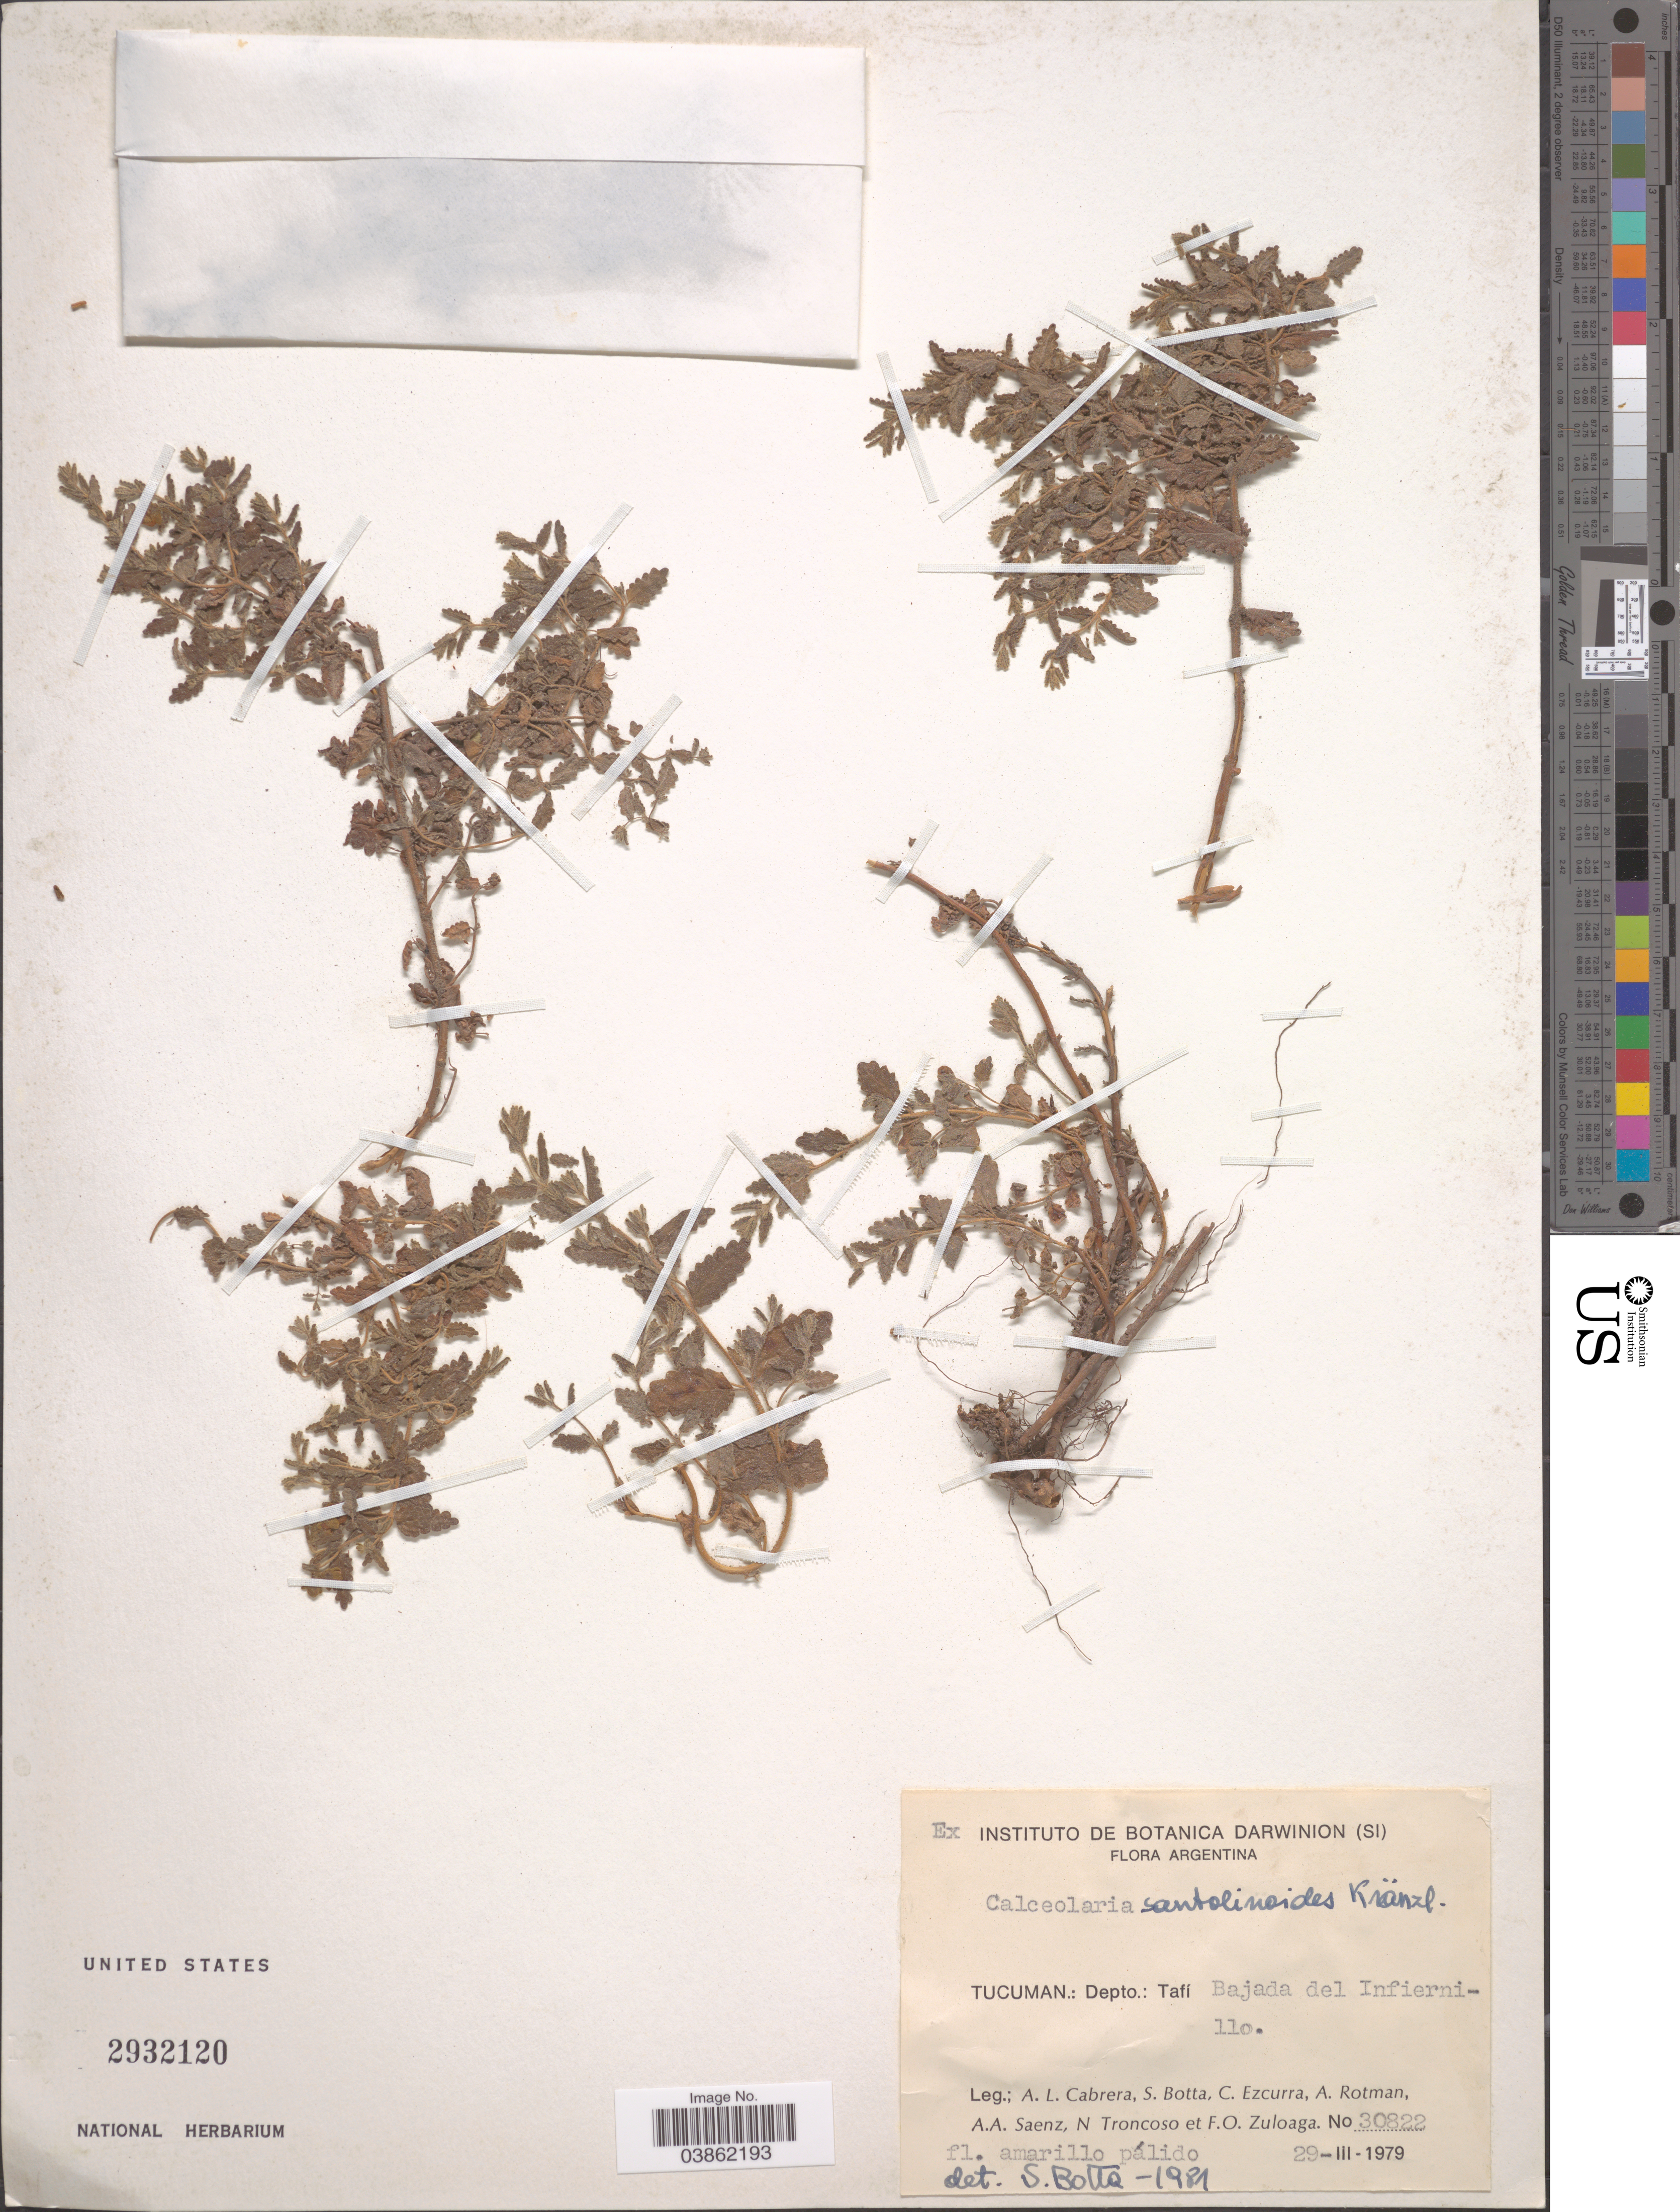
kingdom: Plantae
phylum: Tracheophyta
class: Magnoliopsida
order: Lamiales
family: Calceolariaceae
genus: Calceolaria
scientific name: Calceolaria santolinoides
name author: Kraenzl.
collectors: A. L. Cabrera, S. Botta, C. Ezcurra, A. D. Rotman & et al.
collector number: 30822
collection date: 1979-03-29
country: Argentina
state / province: Tucuman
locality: Depto.: Tafí. Bajada del Infiernillo.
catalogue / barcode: US 2932120